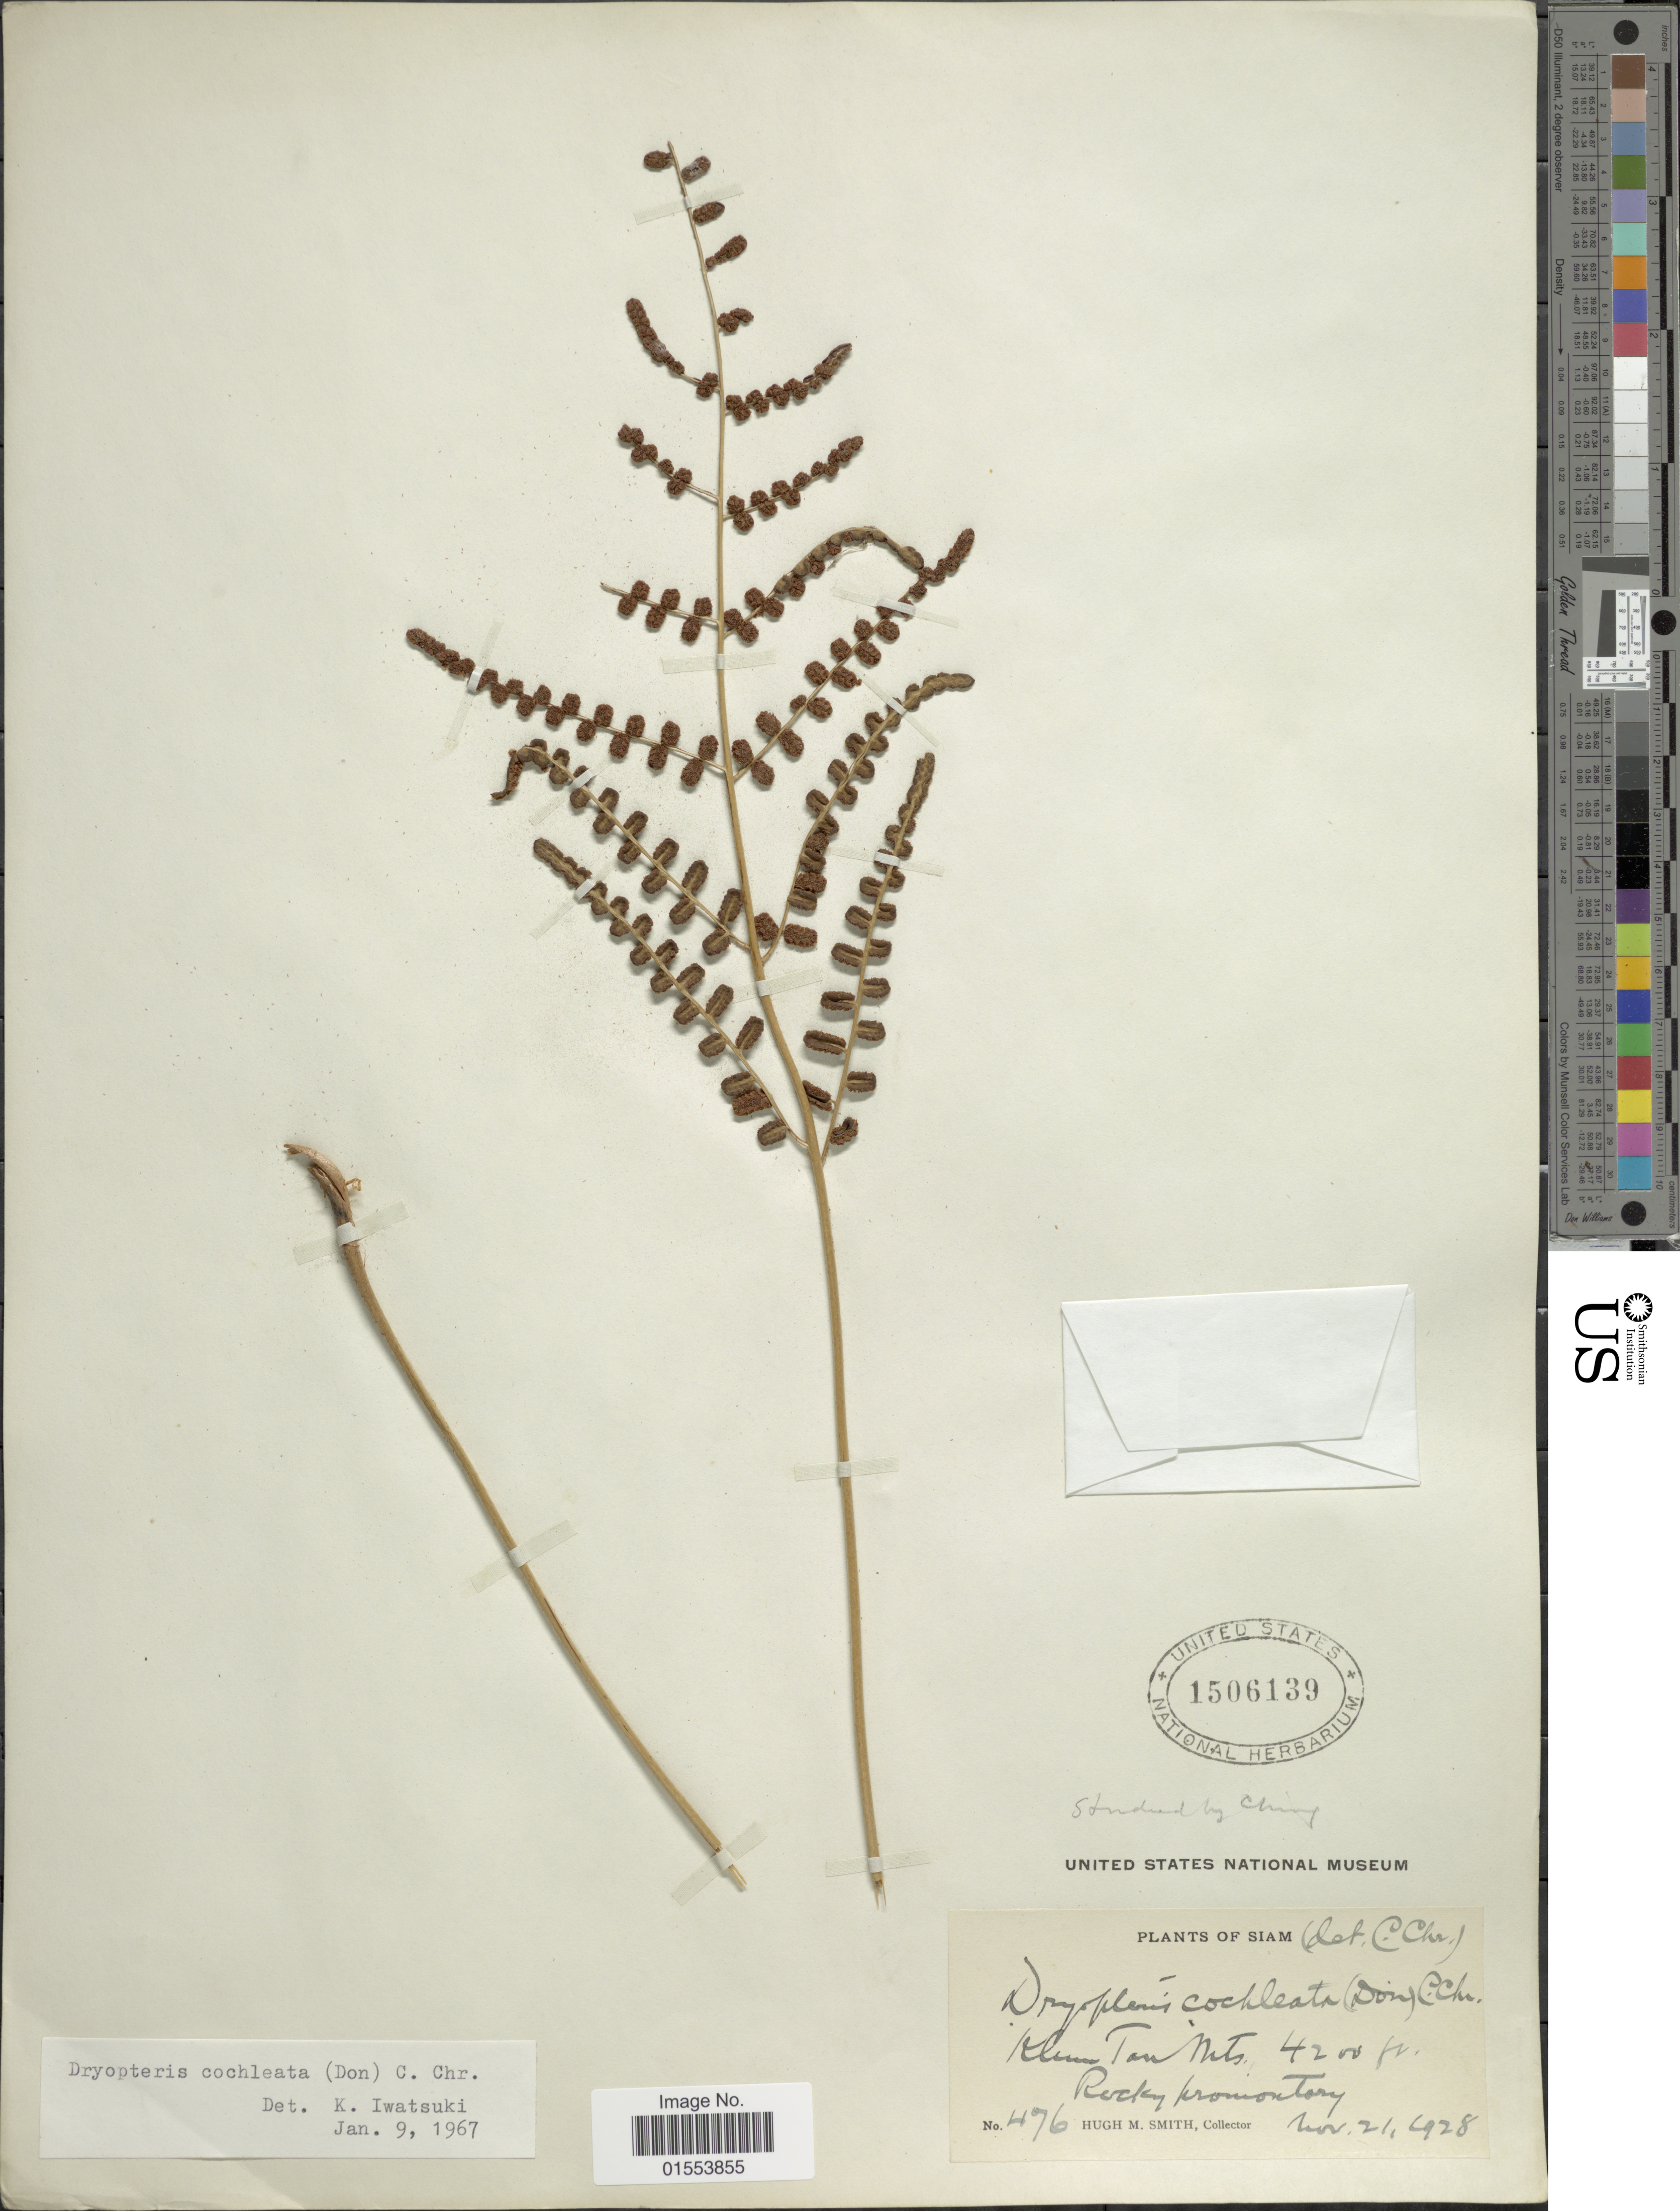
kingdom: Plantae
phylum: Tracheophyta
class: Polypodiopsida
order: Polypodiales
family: Dryopteridaceae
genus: Dryopteris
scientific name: Dryopteris cochleata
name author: (D. Don) C. Chr.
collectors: H. M. Smith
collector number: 476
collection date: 1928-11-21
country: Thailand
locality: Siam. Khun Tan Mts. Rocky kromontory.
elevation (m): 1280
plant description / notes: Corrected "Klun Tan Mts" to Khun Tan Mts.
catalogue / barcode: US 1506139